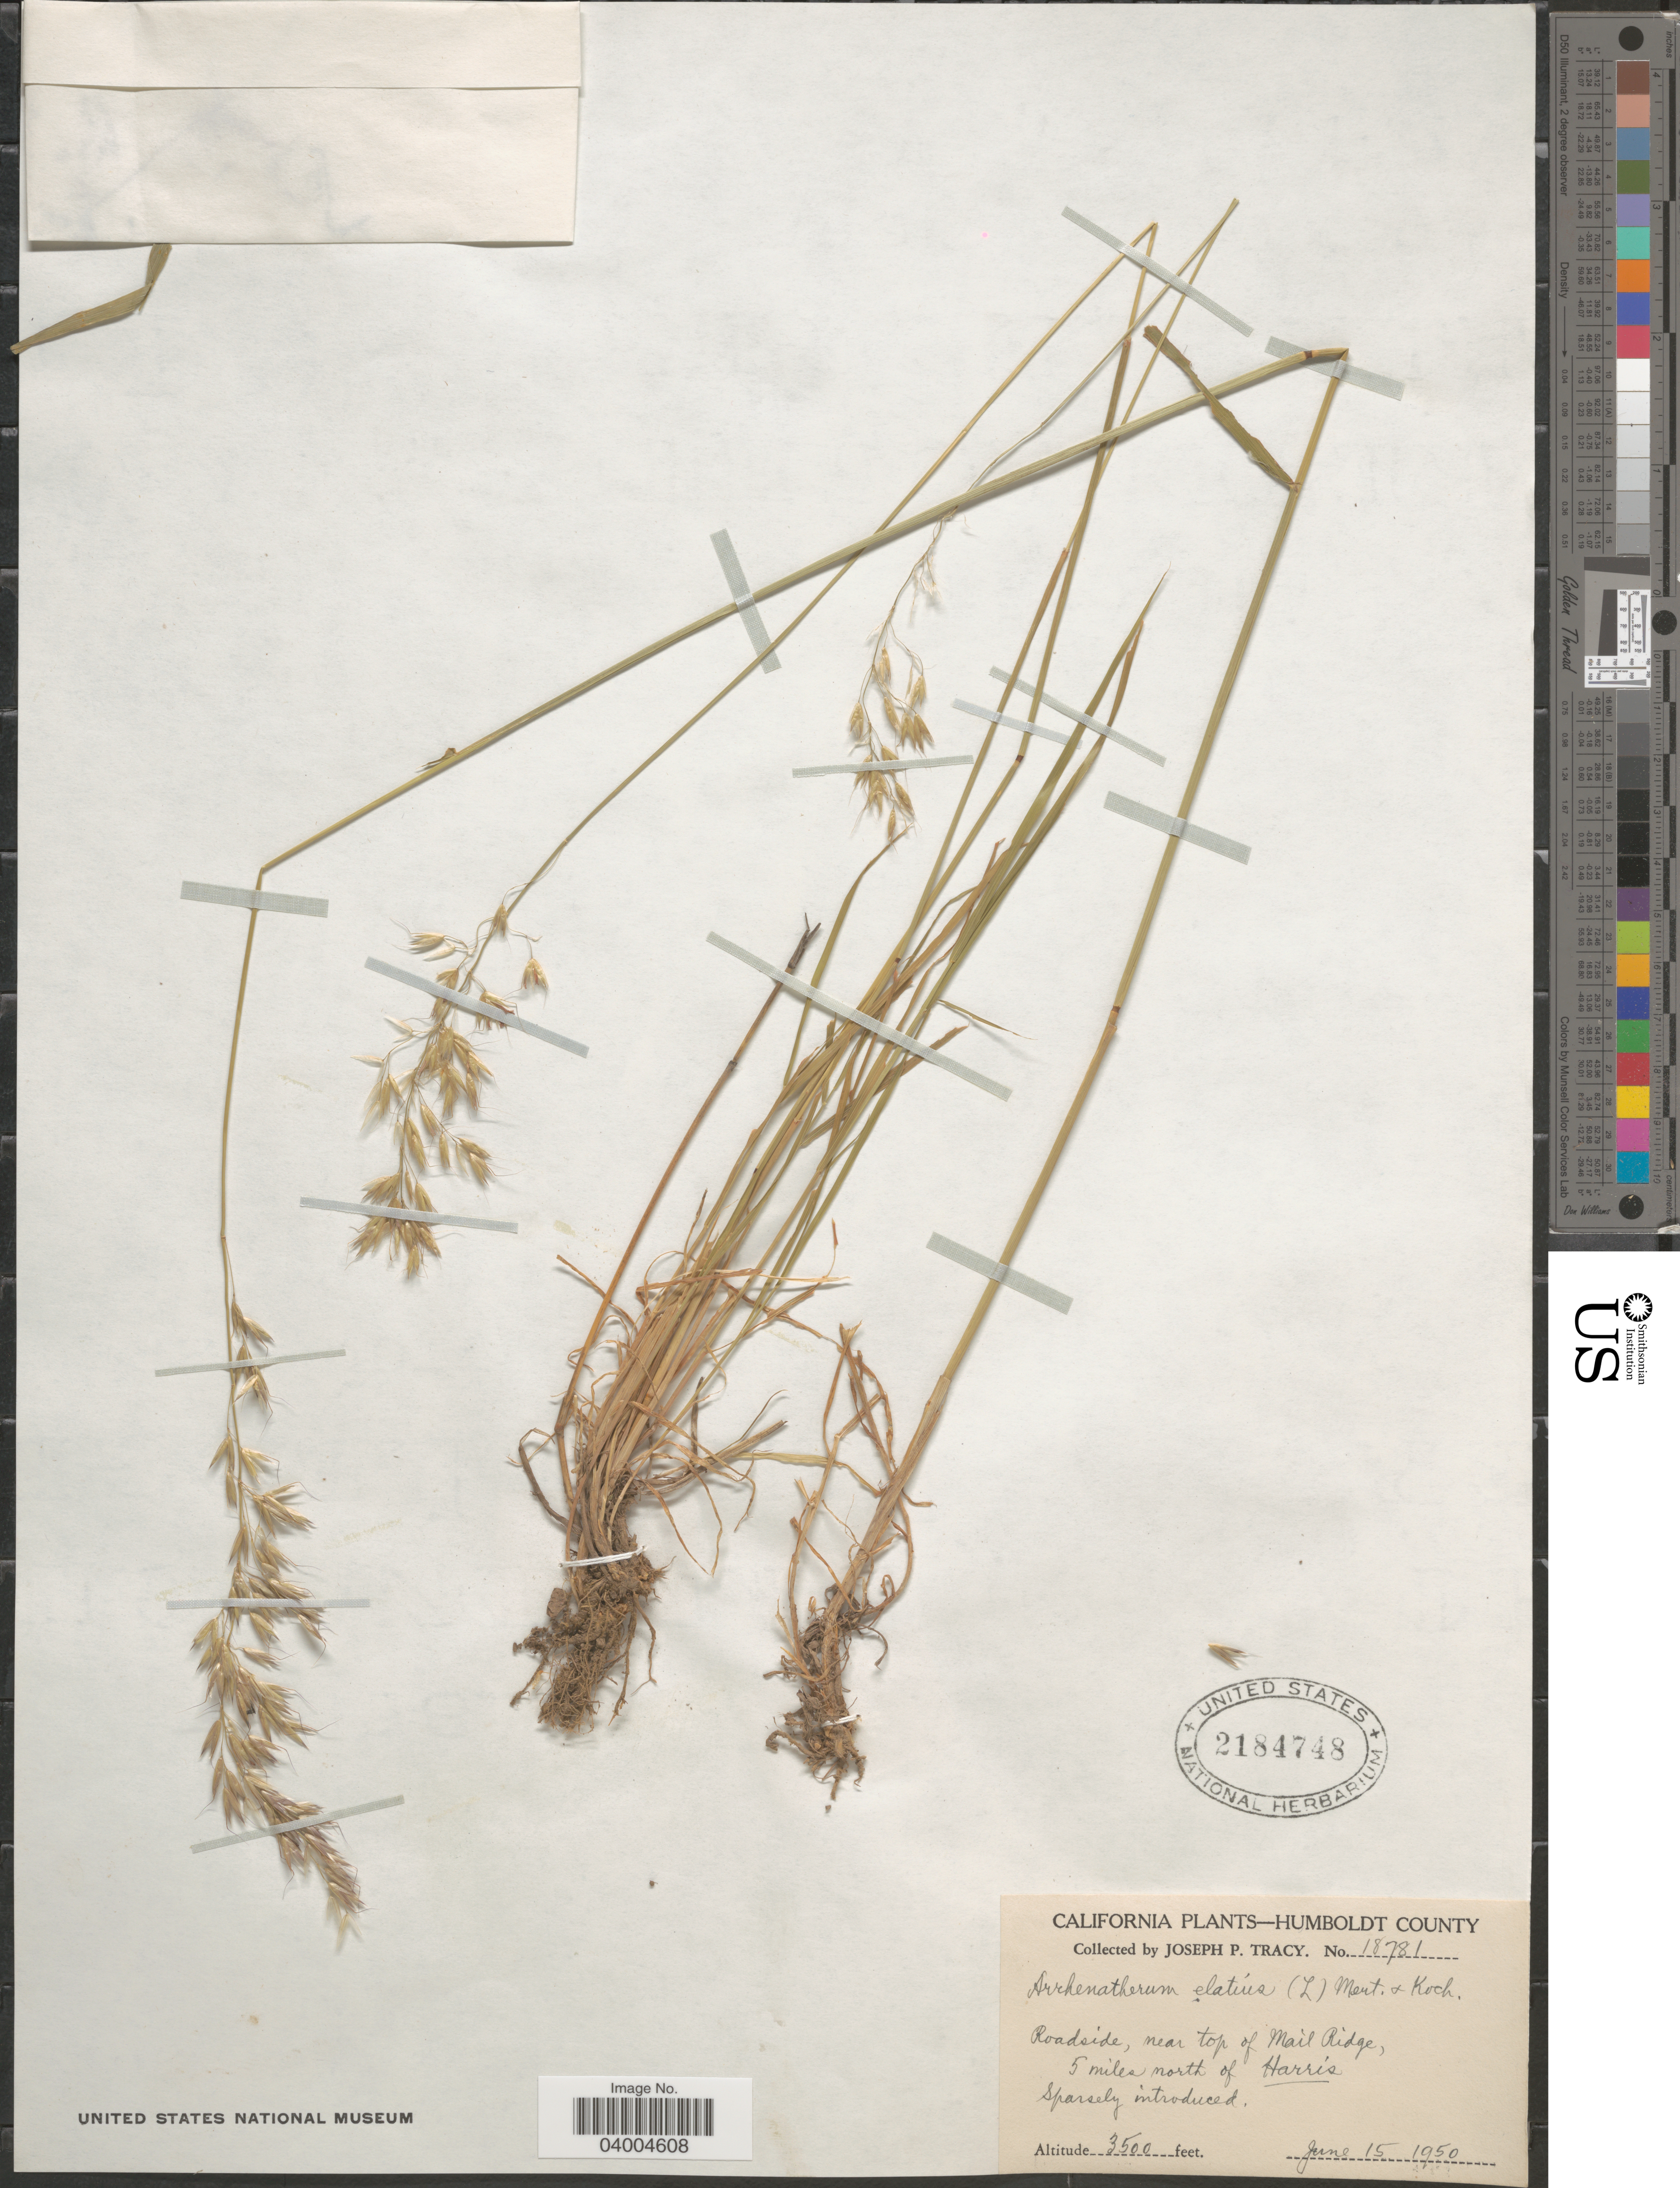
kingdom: Plantae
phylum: Tracheophyta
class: Liliopsida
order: Poales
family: Poaceae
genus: Arrhenatherum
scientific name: Arrhenatherum elatius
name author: (L.) J. Presl & C. Presl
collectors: J. Tracy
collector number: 18781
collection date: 1950-06-15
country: United States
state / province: California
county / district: Humboldt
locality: Humboldt County. Roadside, near top of Mail Ridge, 5 miles north of Harris.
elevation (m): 1067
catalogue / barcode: US 2184748